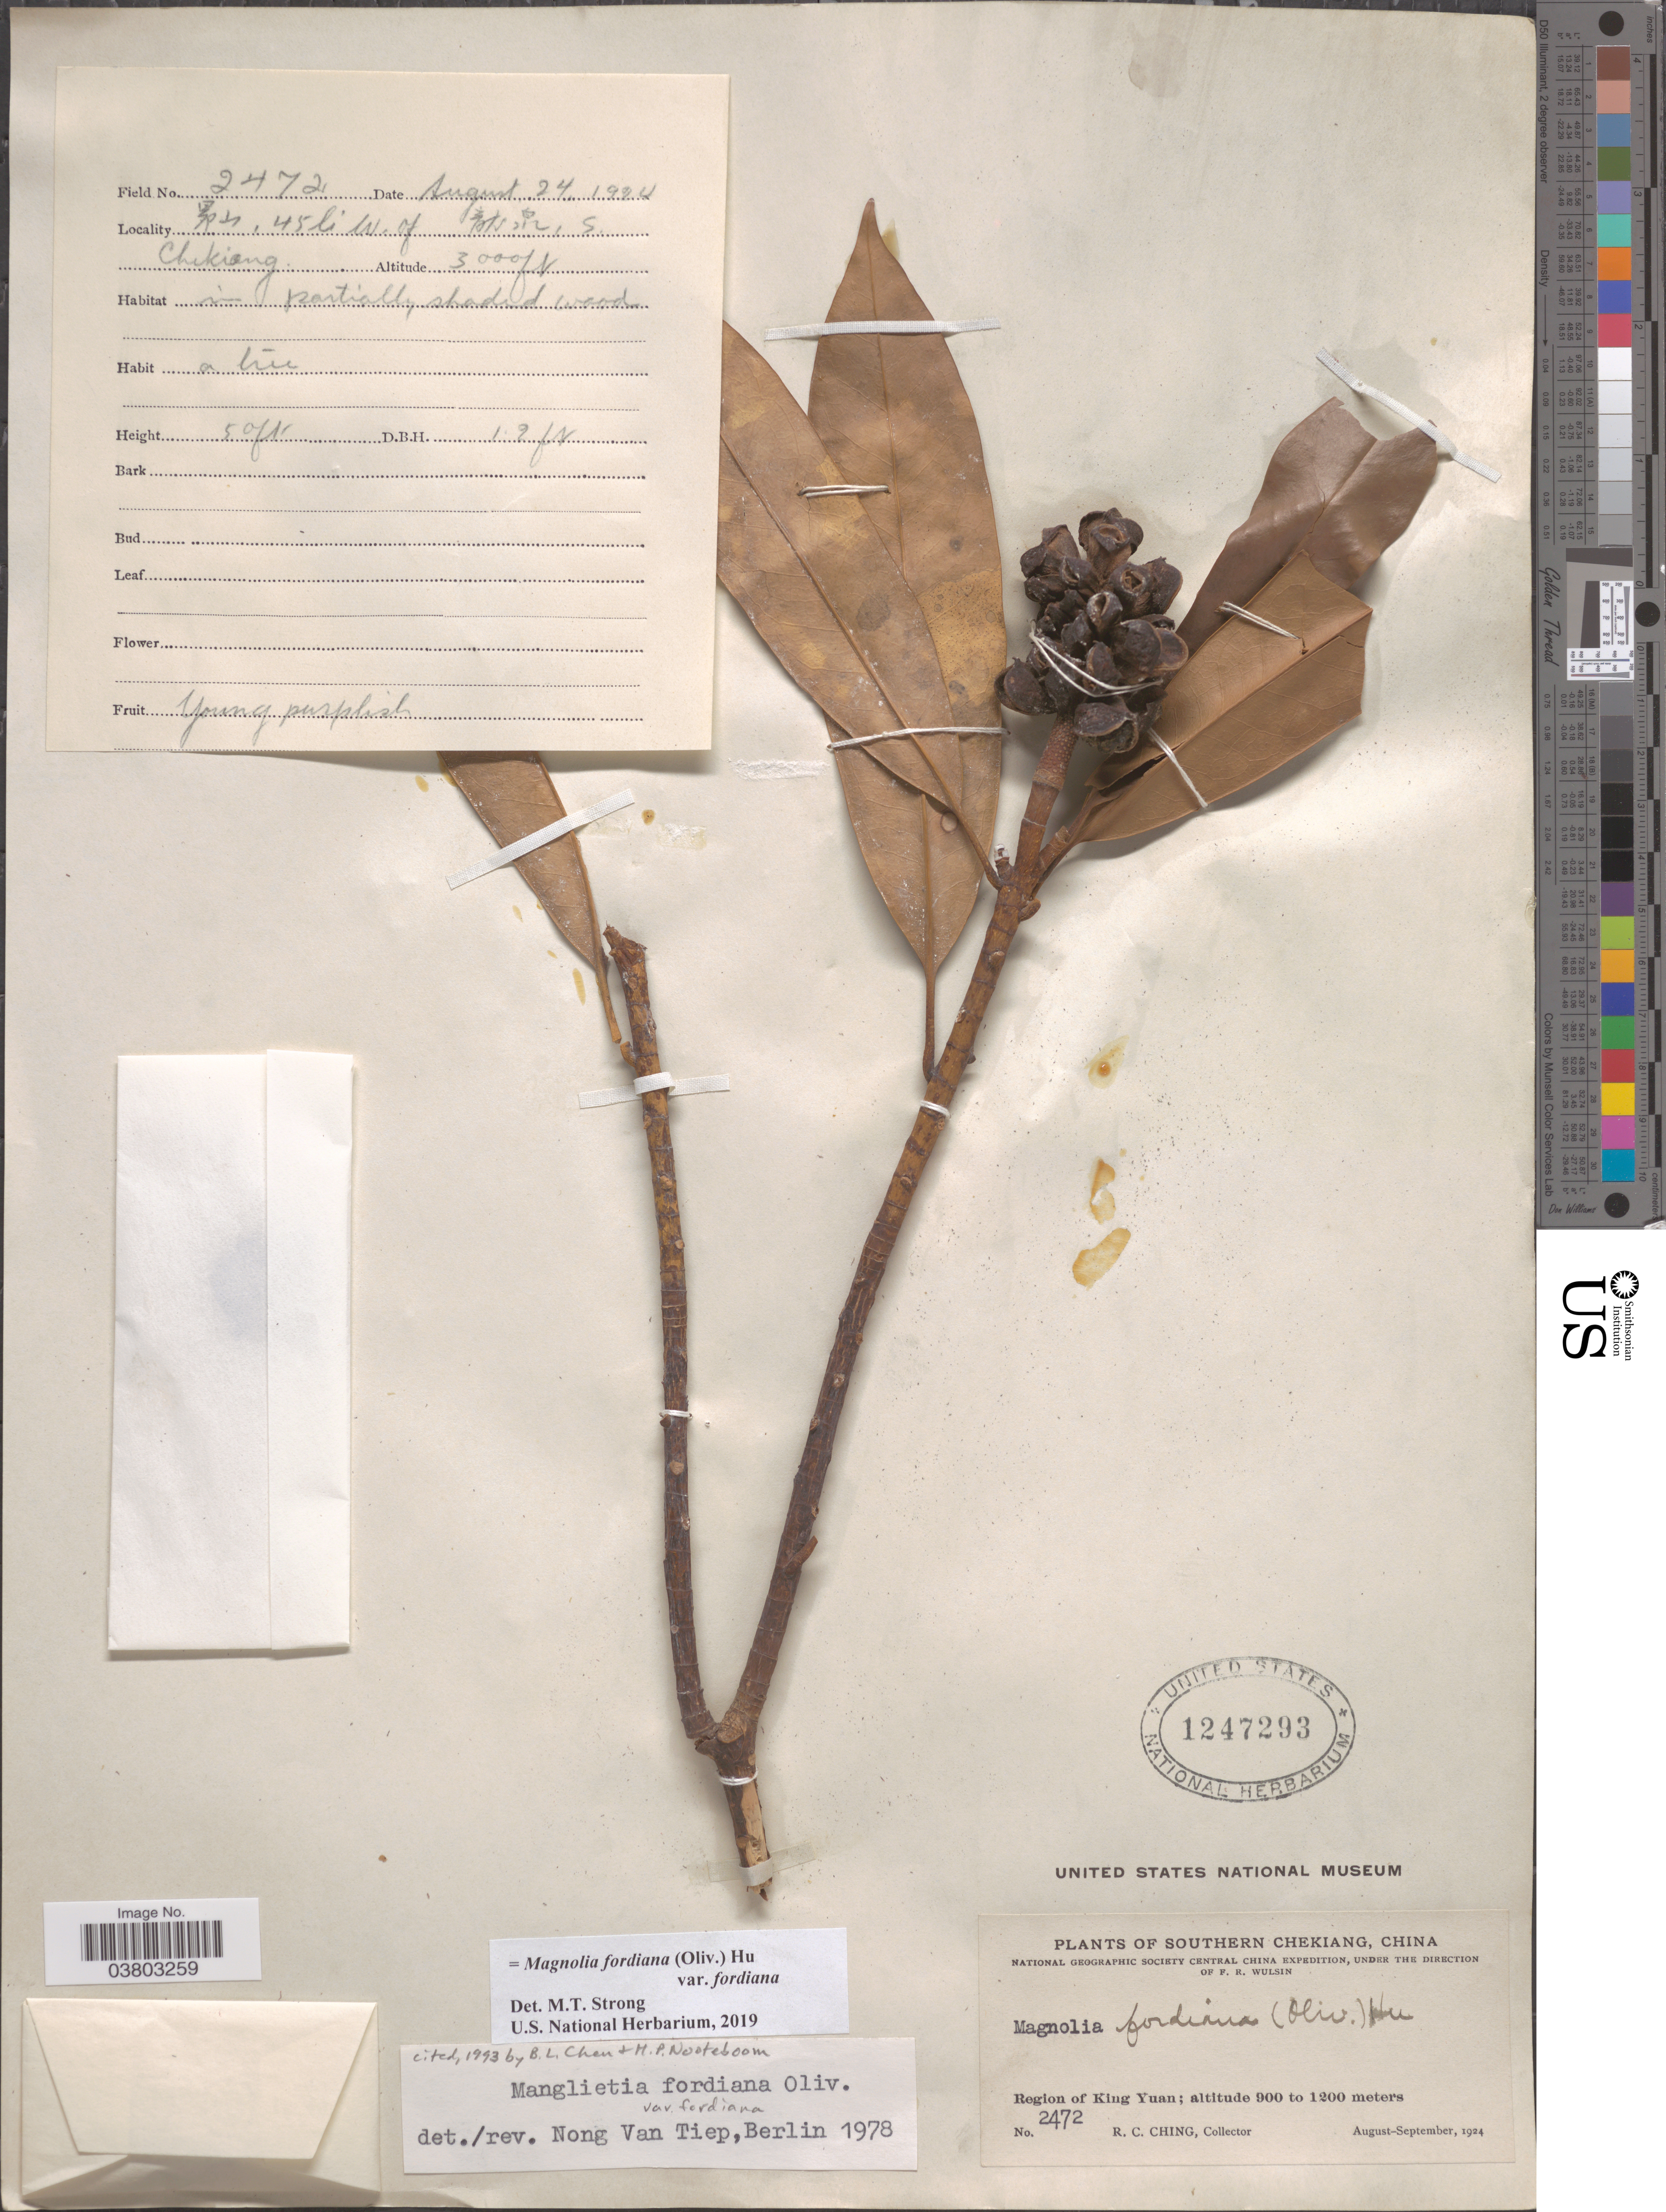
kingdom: Plantae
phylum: Tracheophyta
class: Magnoliopsida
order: Magnoliales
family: Magnoliaceae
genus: Magnolia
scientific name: Magnolia fordiana var. fordiana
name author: (Oliv.) Hu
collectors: R. C. Ching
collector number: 2472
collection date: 1924-08-24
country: China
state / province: Zhejiang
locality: Southern Chekiang. Region of King Yuan. X, 45 li W. of X, S. Chekiang.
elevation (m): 914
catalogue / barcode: US 1247293